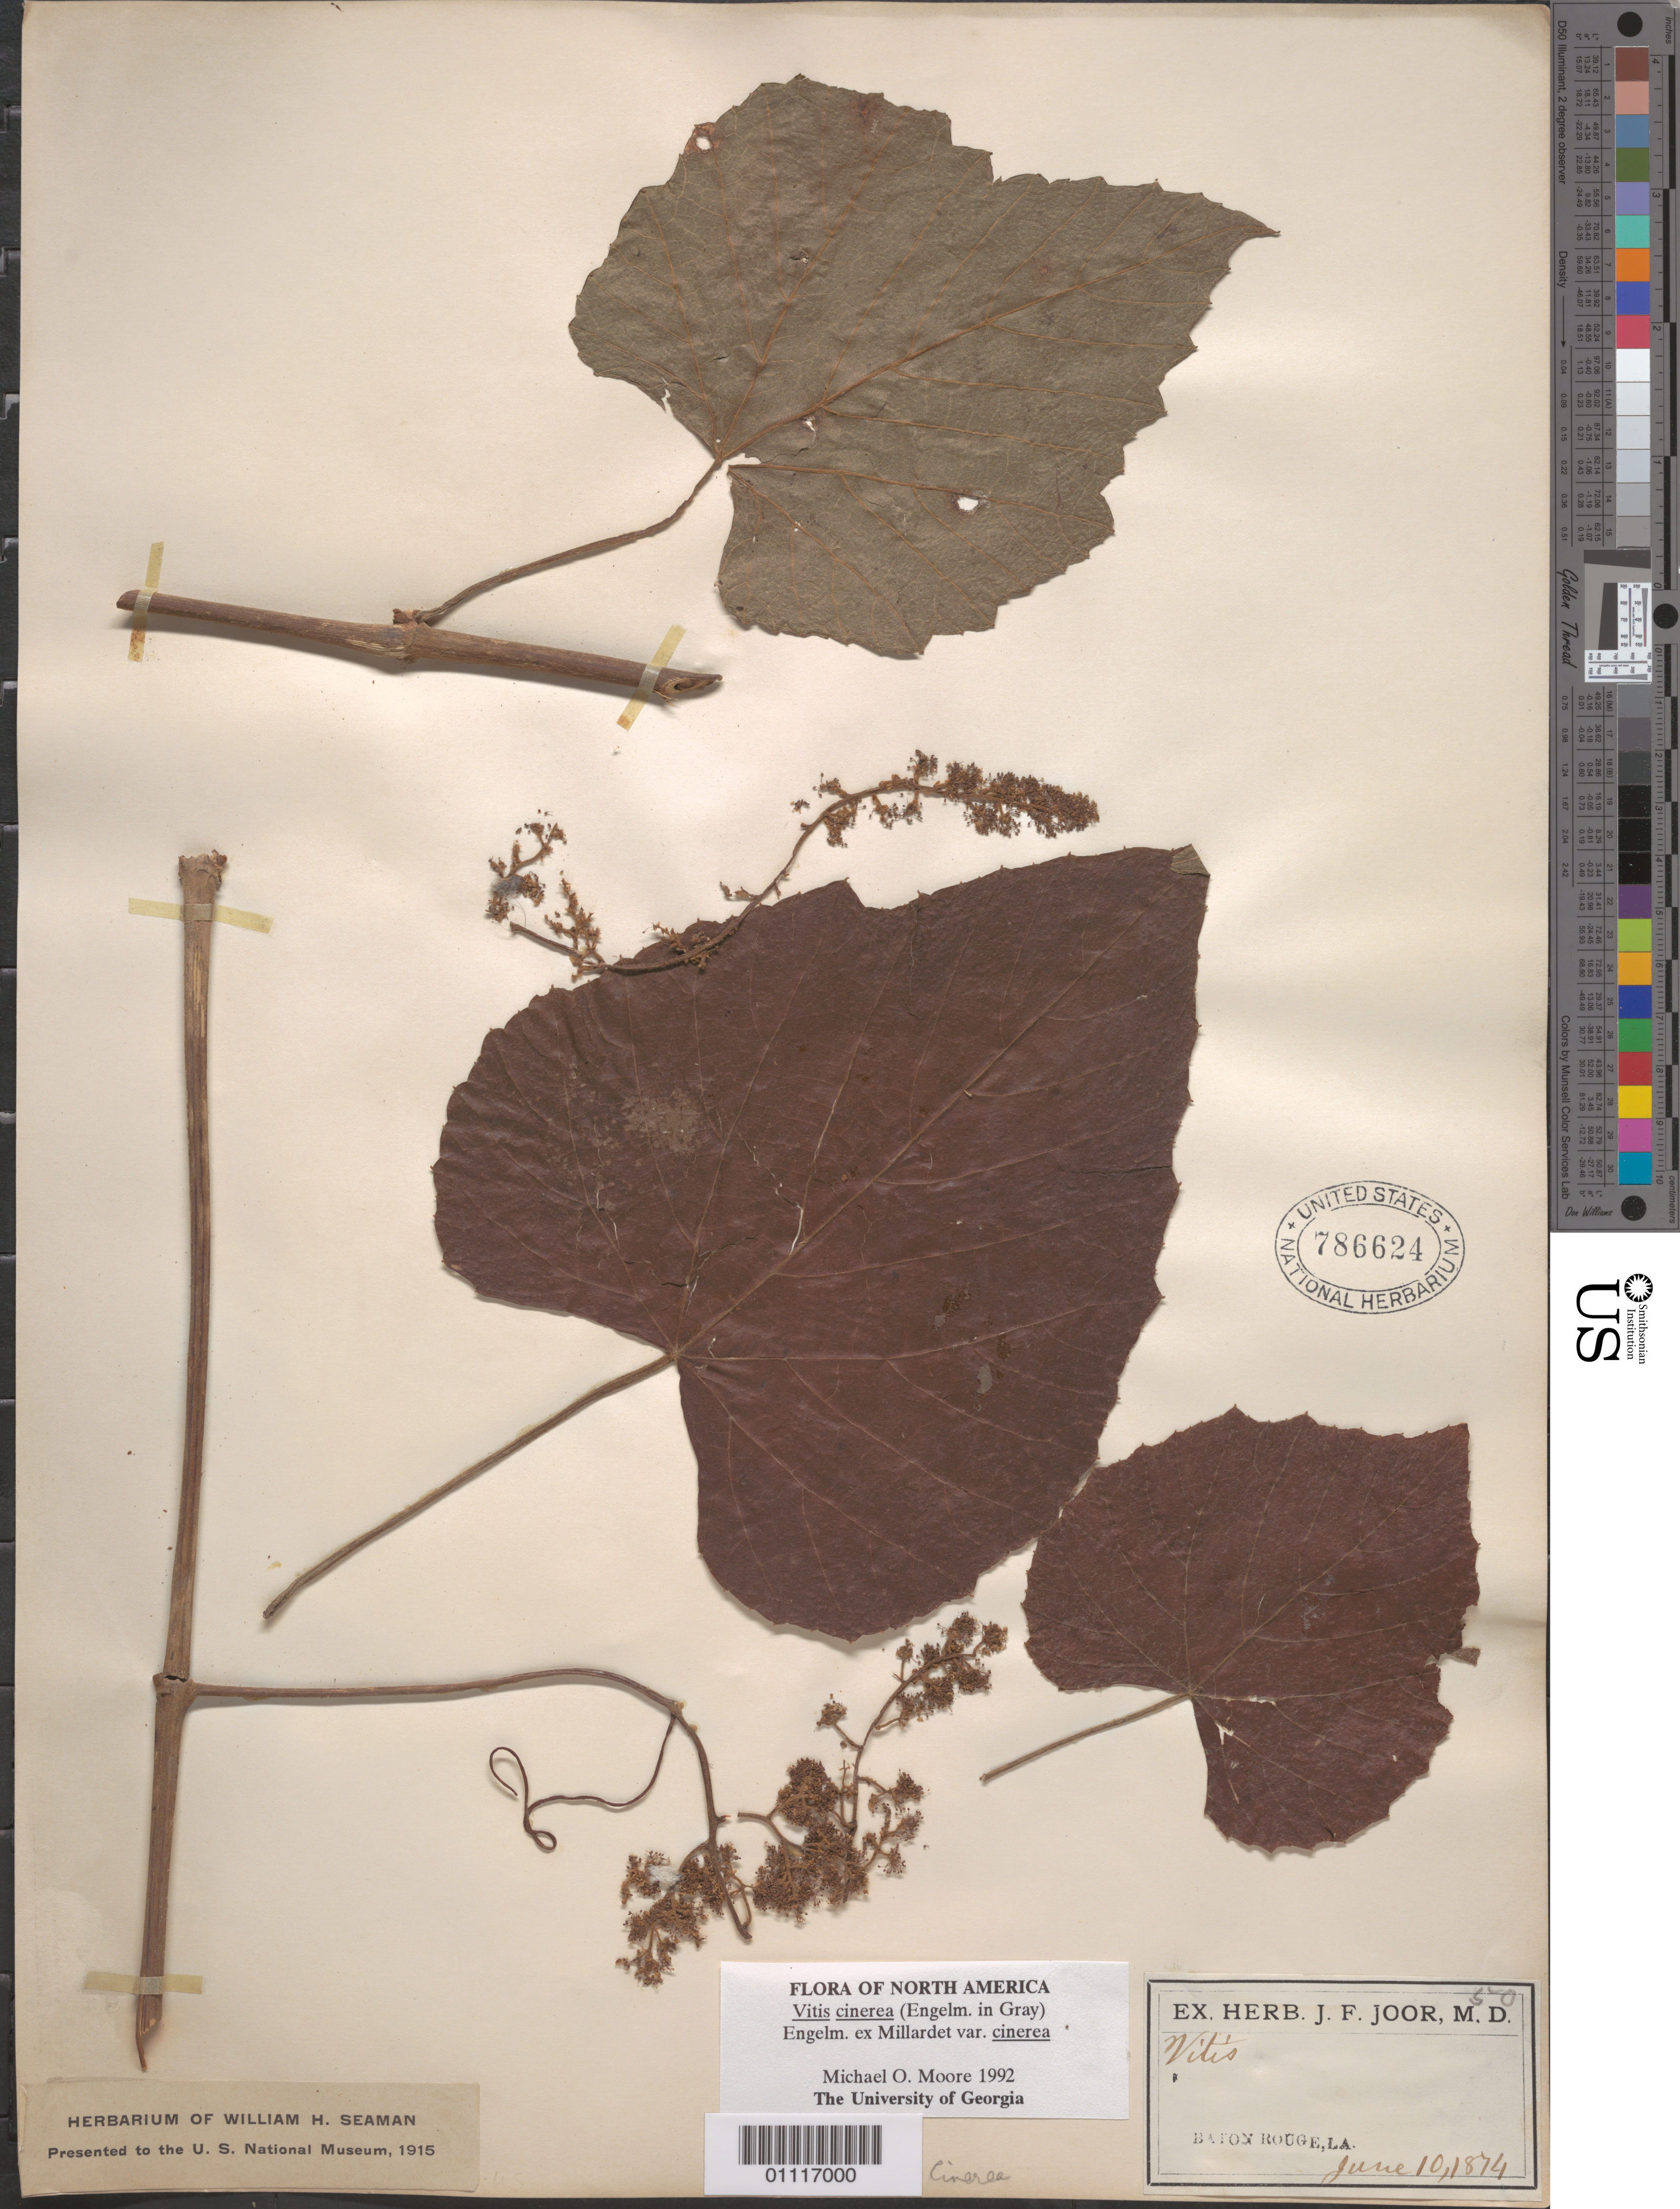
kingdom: Plantae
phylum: Tracheophyta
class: Magnoliopsida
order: Vitales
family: Vitaceae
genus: Vitis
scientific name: Vitis cinerea var. cinerea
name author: (Engelm.) Engelm. ex Millardet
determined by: Moore, M. O.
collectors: ex herb. J.F. Joor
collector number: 50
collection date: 1874-06-10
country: United States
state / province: Louisiana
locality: Baton Rouge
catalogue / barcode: US 786624